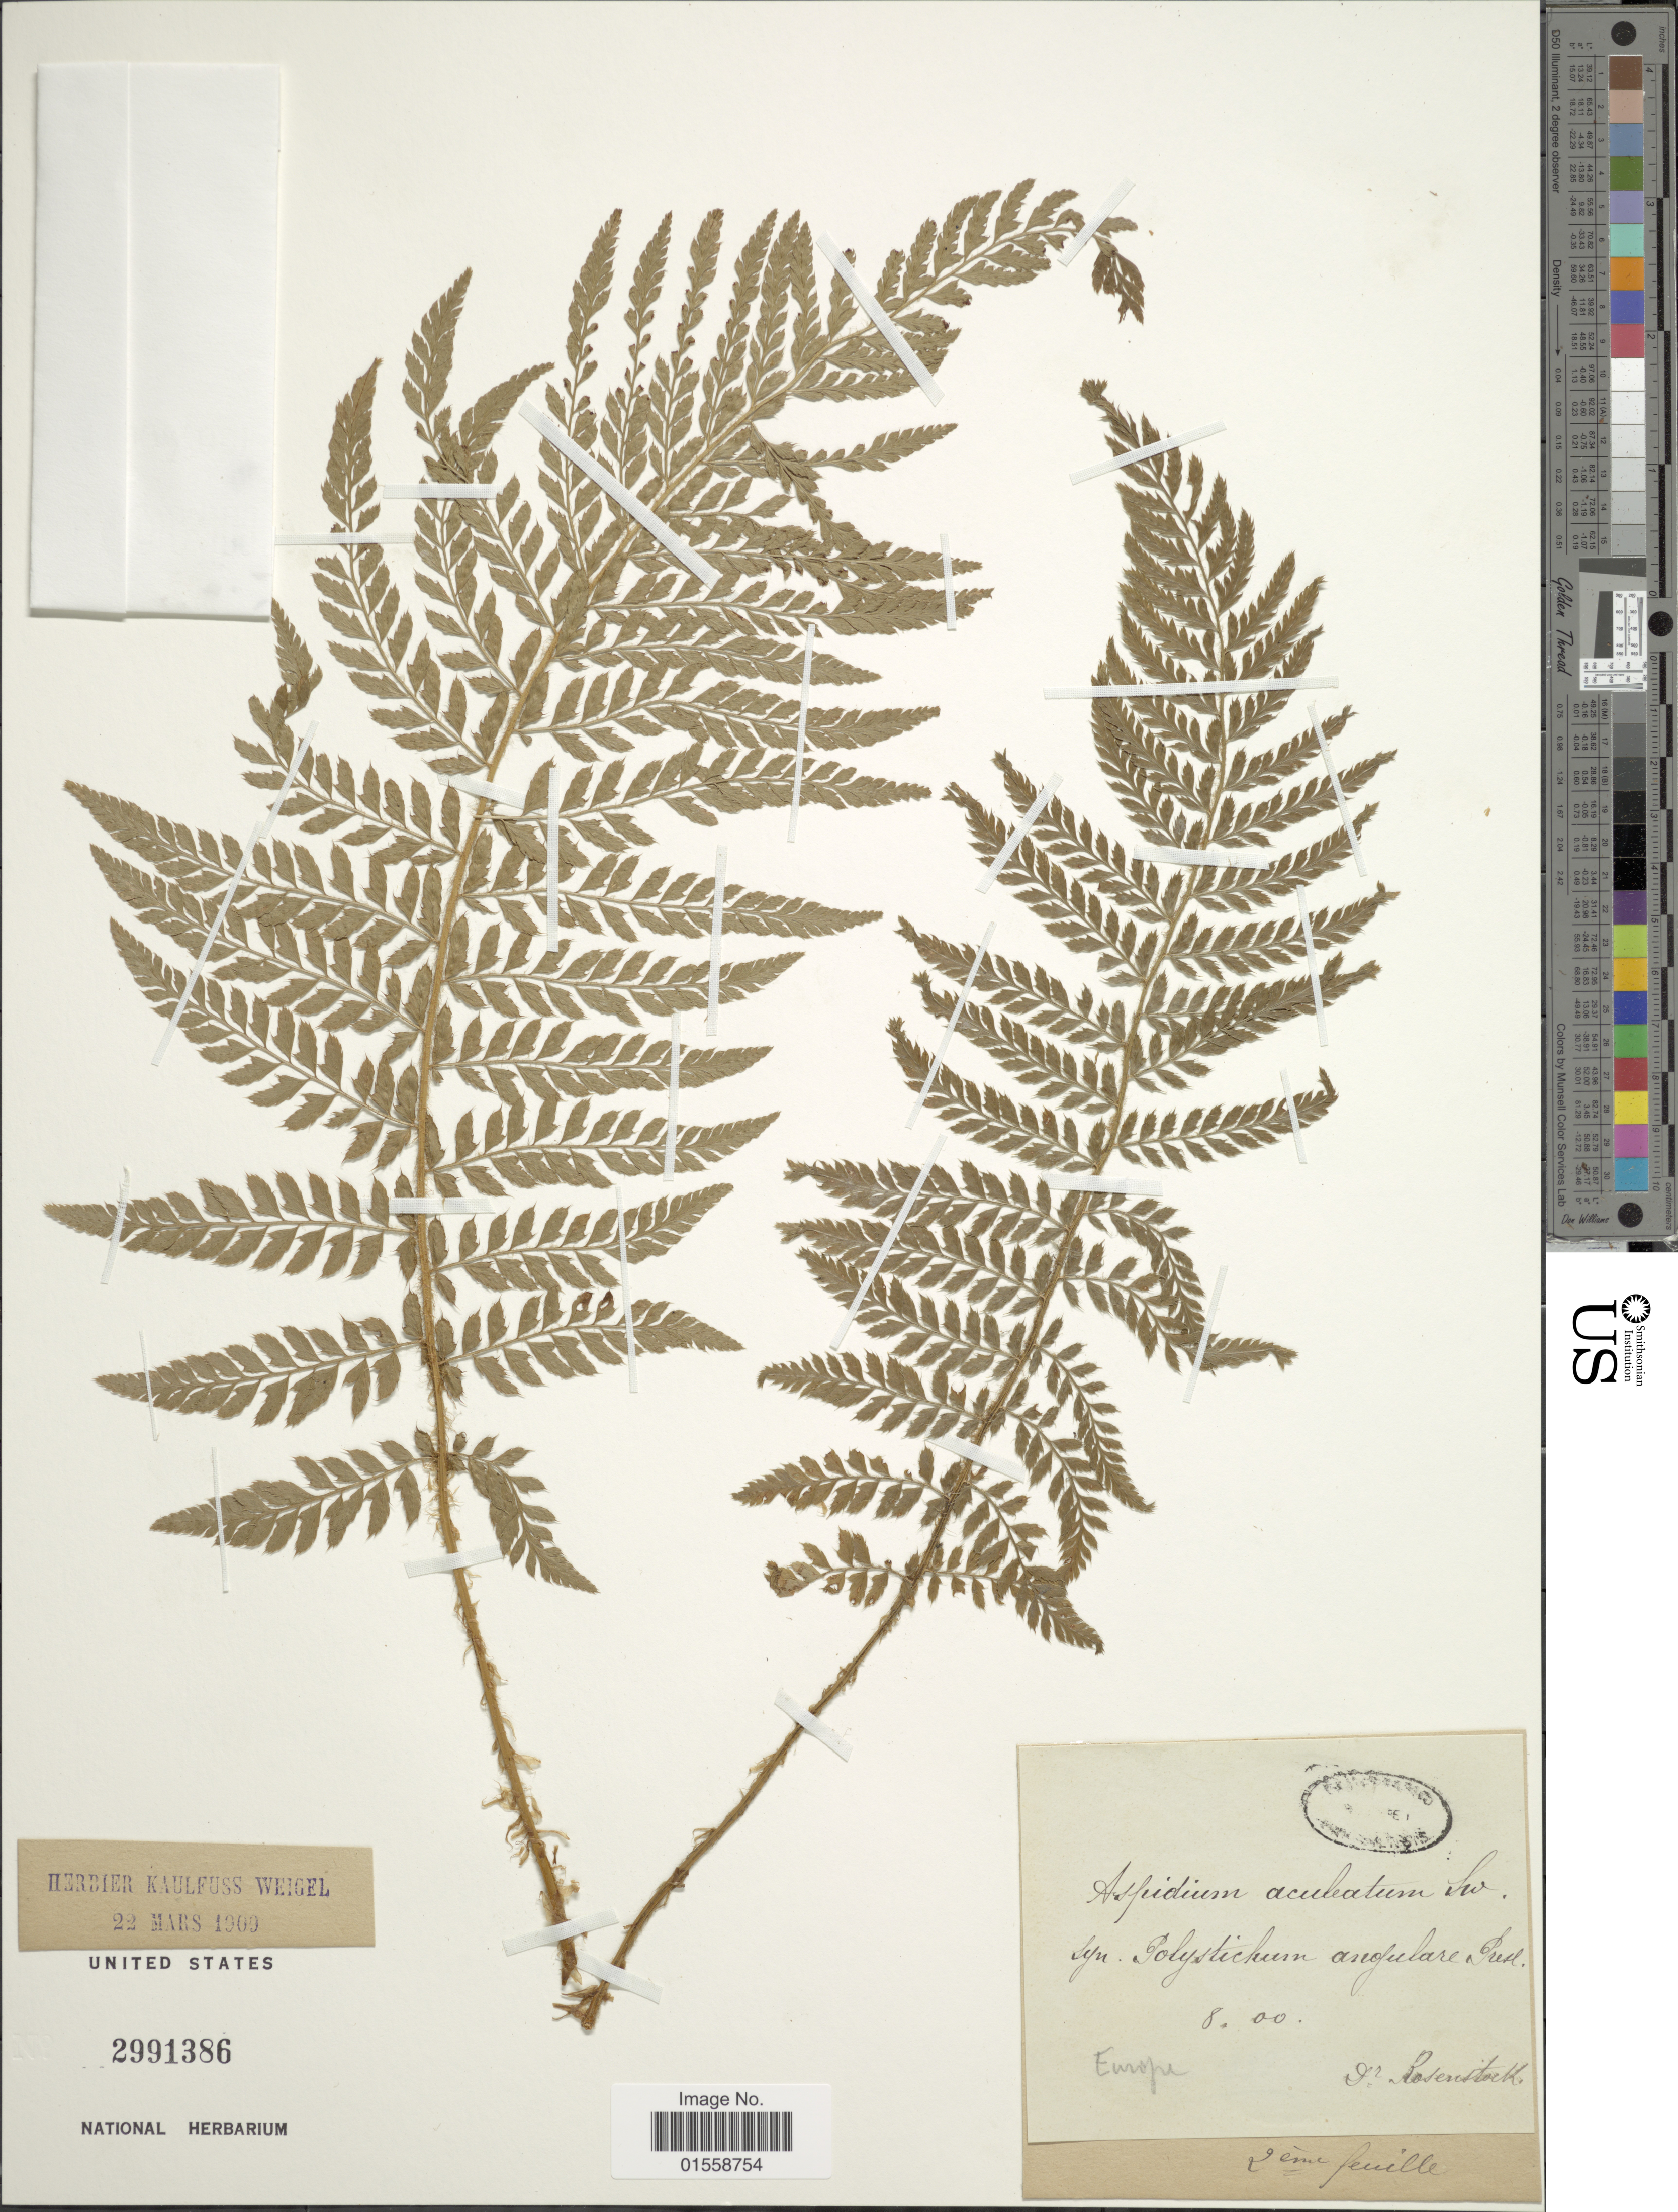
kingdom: Plantae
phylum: Tracheophyta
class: Polypodiopsida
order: Polypodiales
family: Dryopteridaceae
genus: Polystichum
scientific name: Polystichum setiferum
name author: (Forssk.) Moore ex Woynar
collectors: -- Rosenstock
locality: Europe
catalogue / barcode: US 2991386